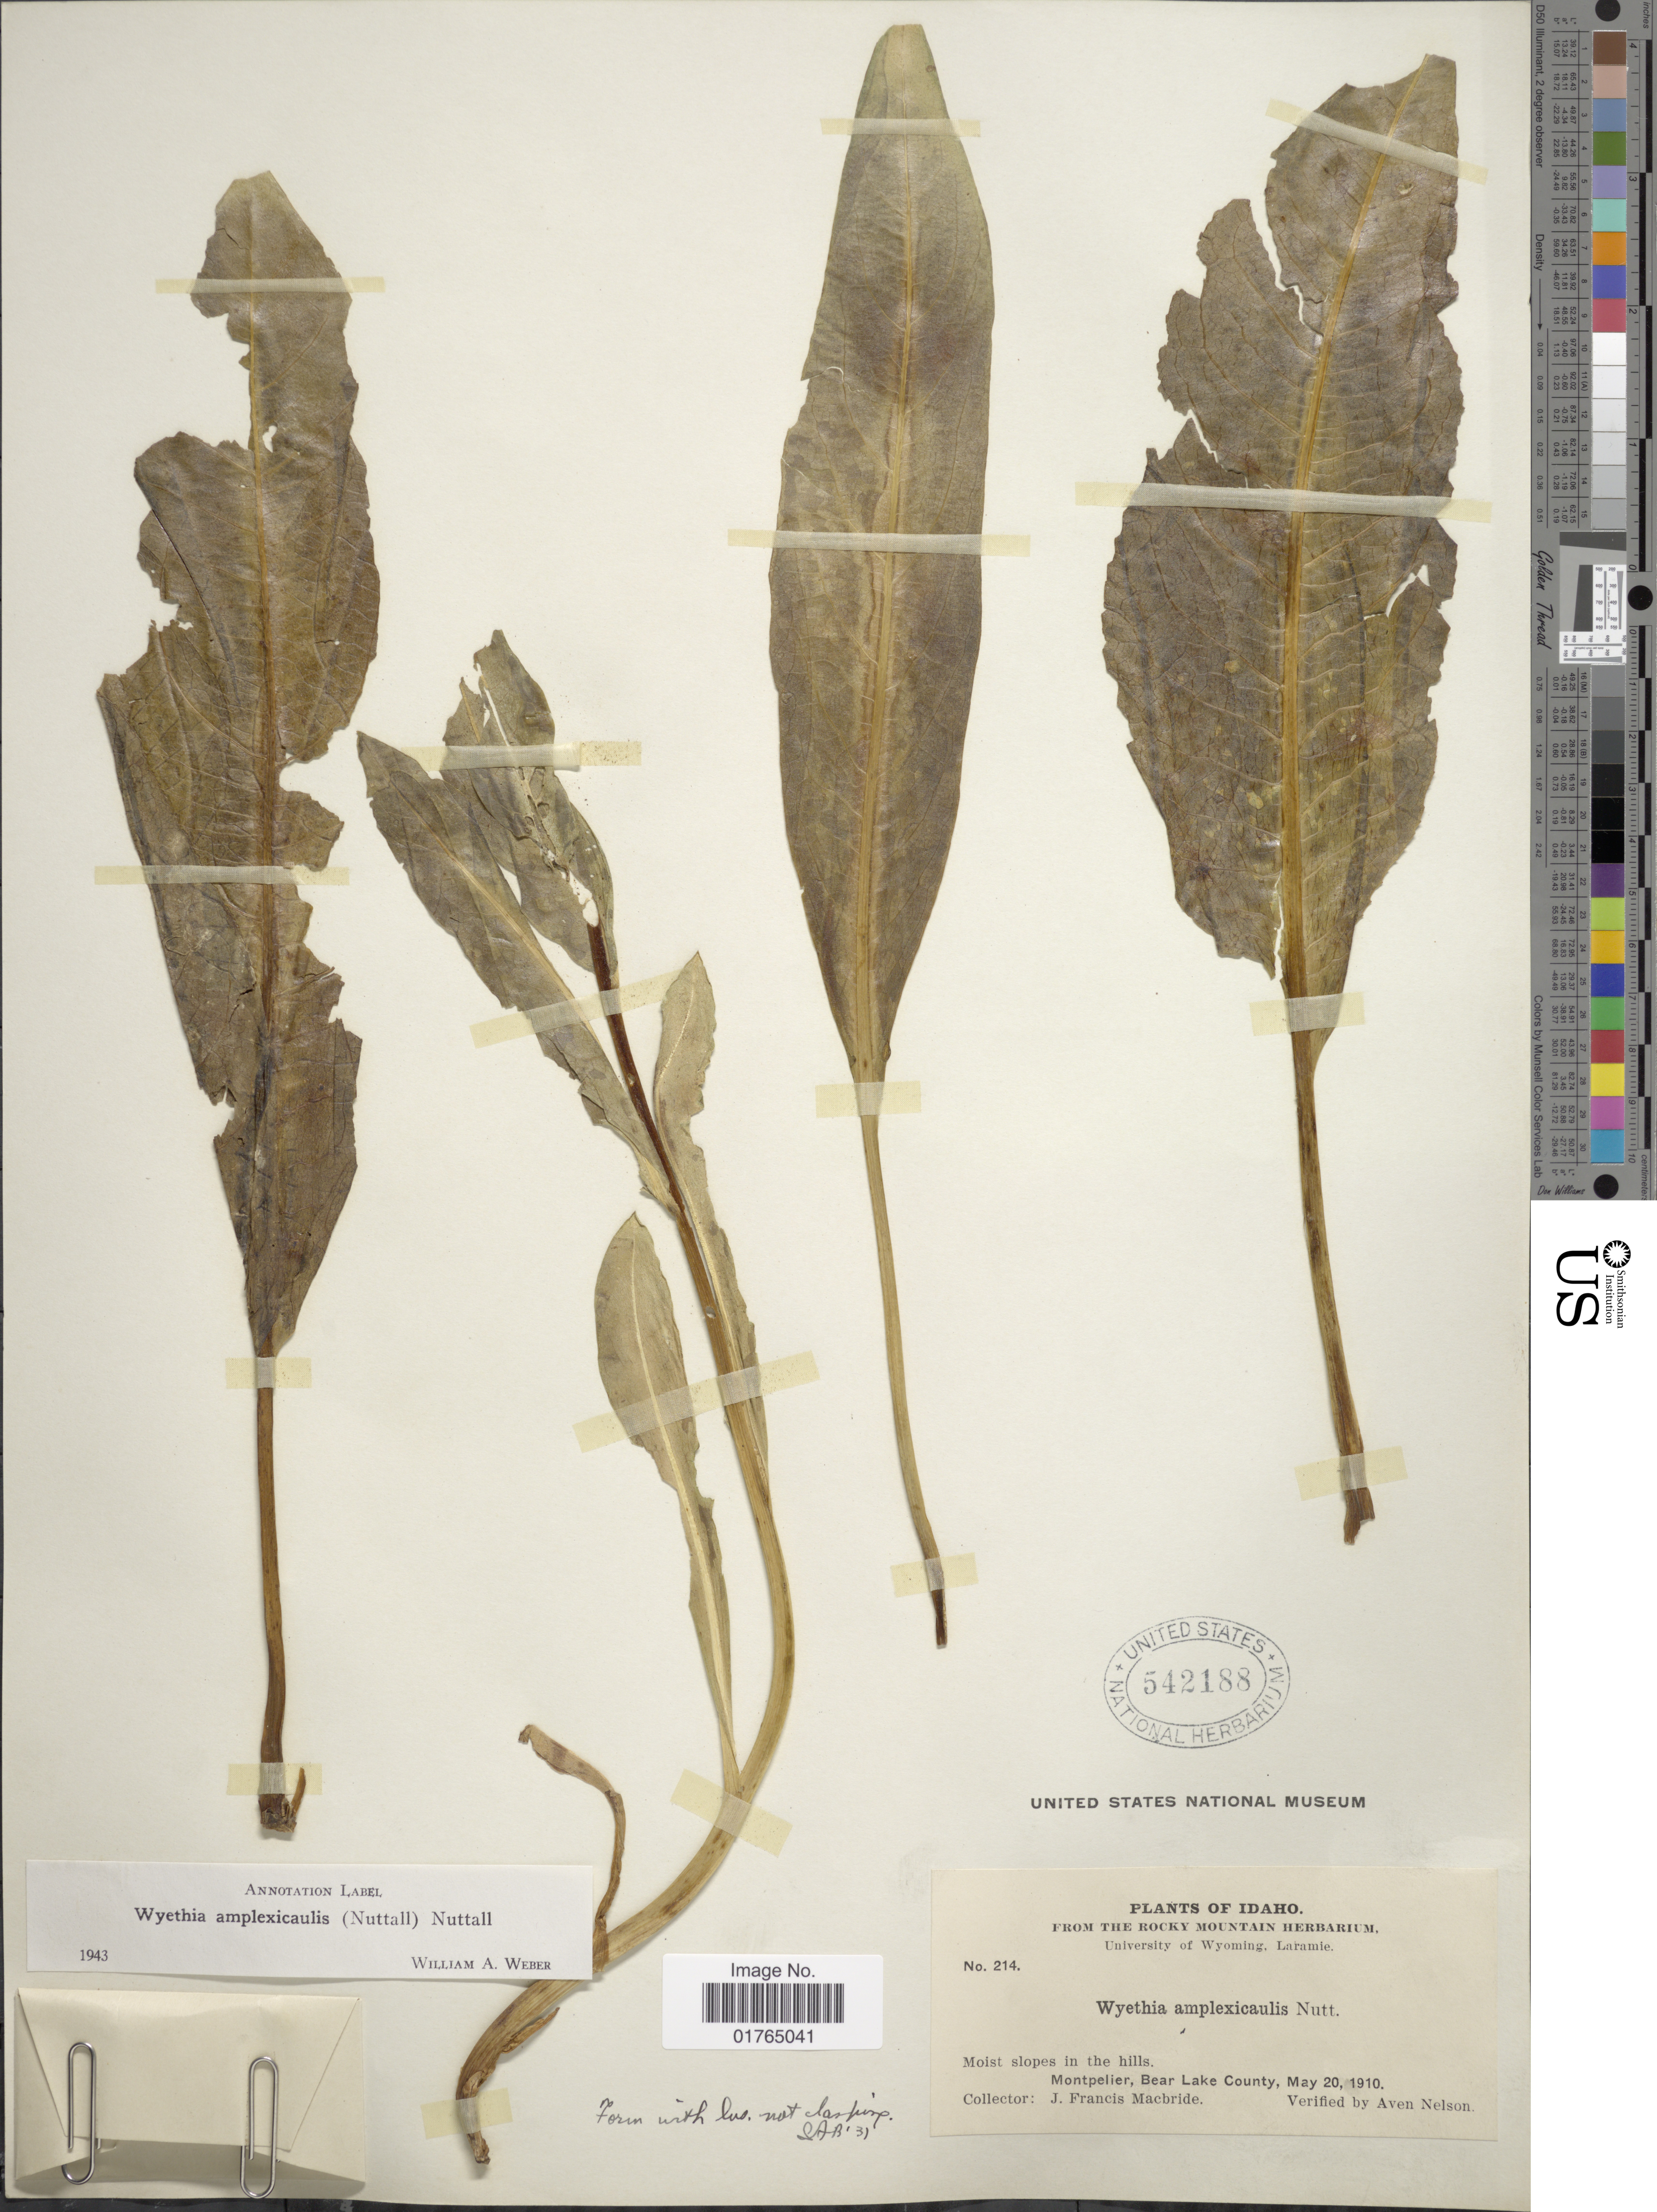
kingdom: Plantae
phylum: Tracheophyta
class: Magnoliopsida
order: Asterales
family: Asteraceae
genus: Wyethia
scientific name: Wyethia amplexicaulis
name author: Nutt.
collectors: J. F. Macbride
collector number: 214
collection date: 1910-05-20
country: United States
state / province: Idaho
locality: Montpelier, Bear Lake County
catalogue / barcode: US 542188